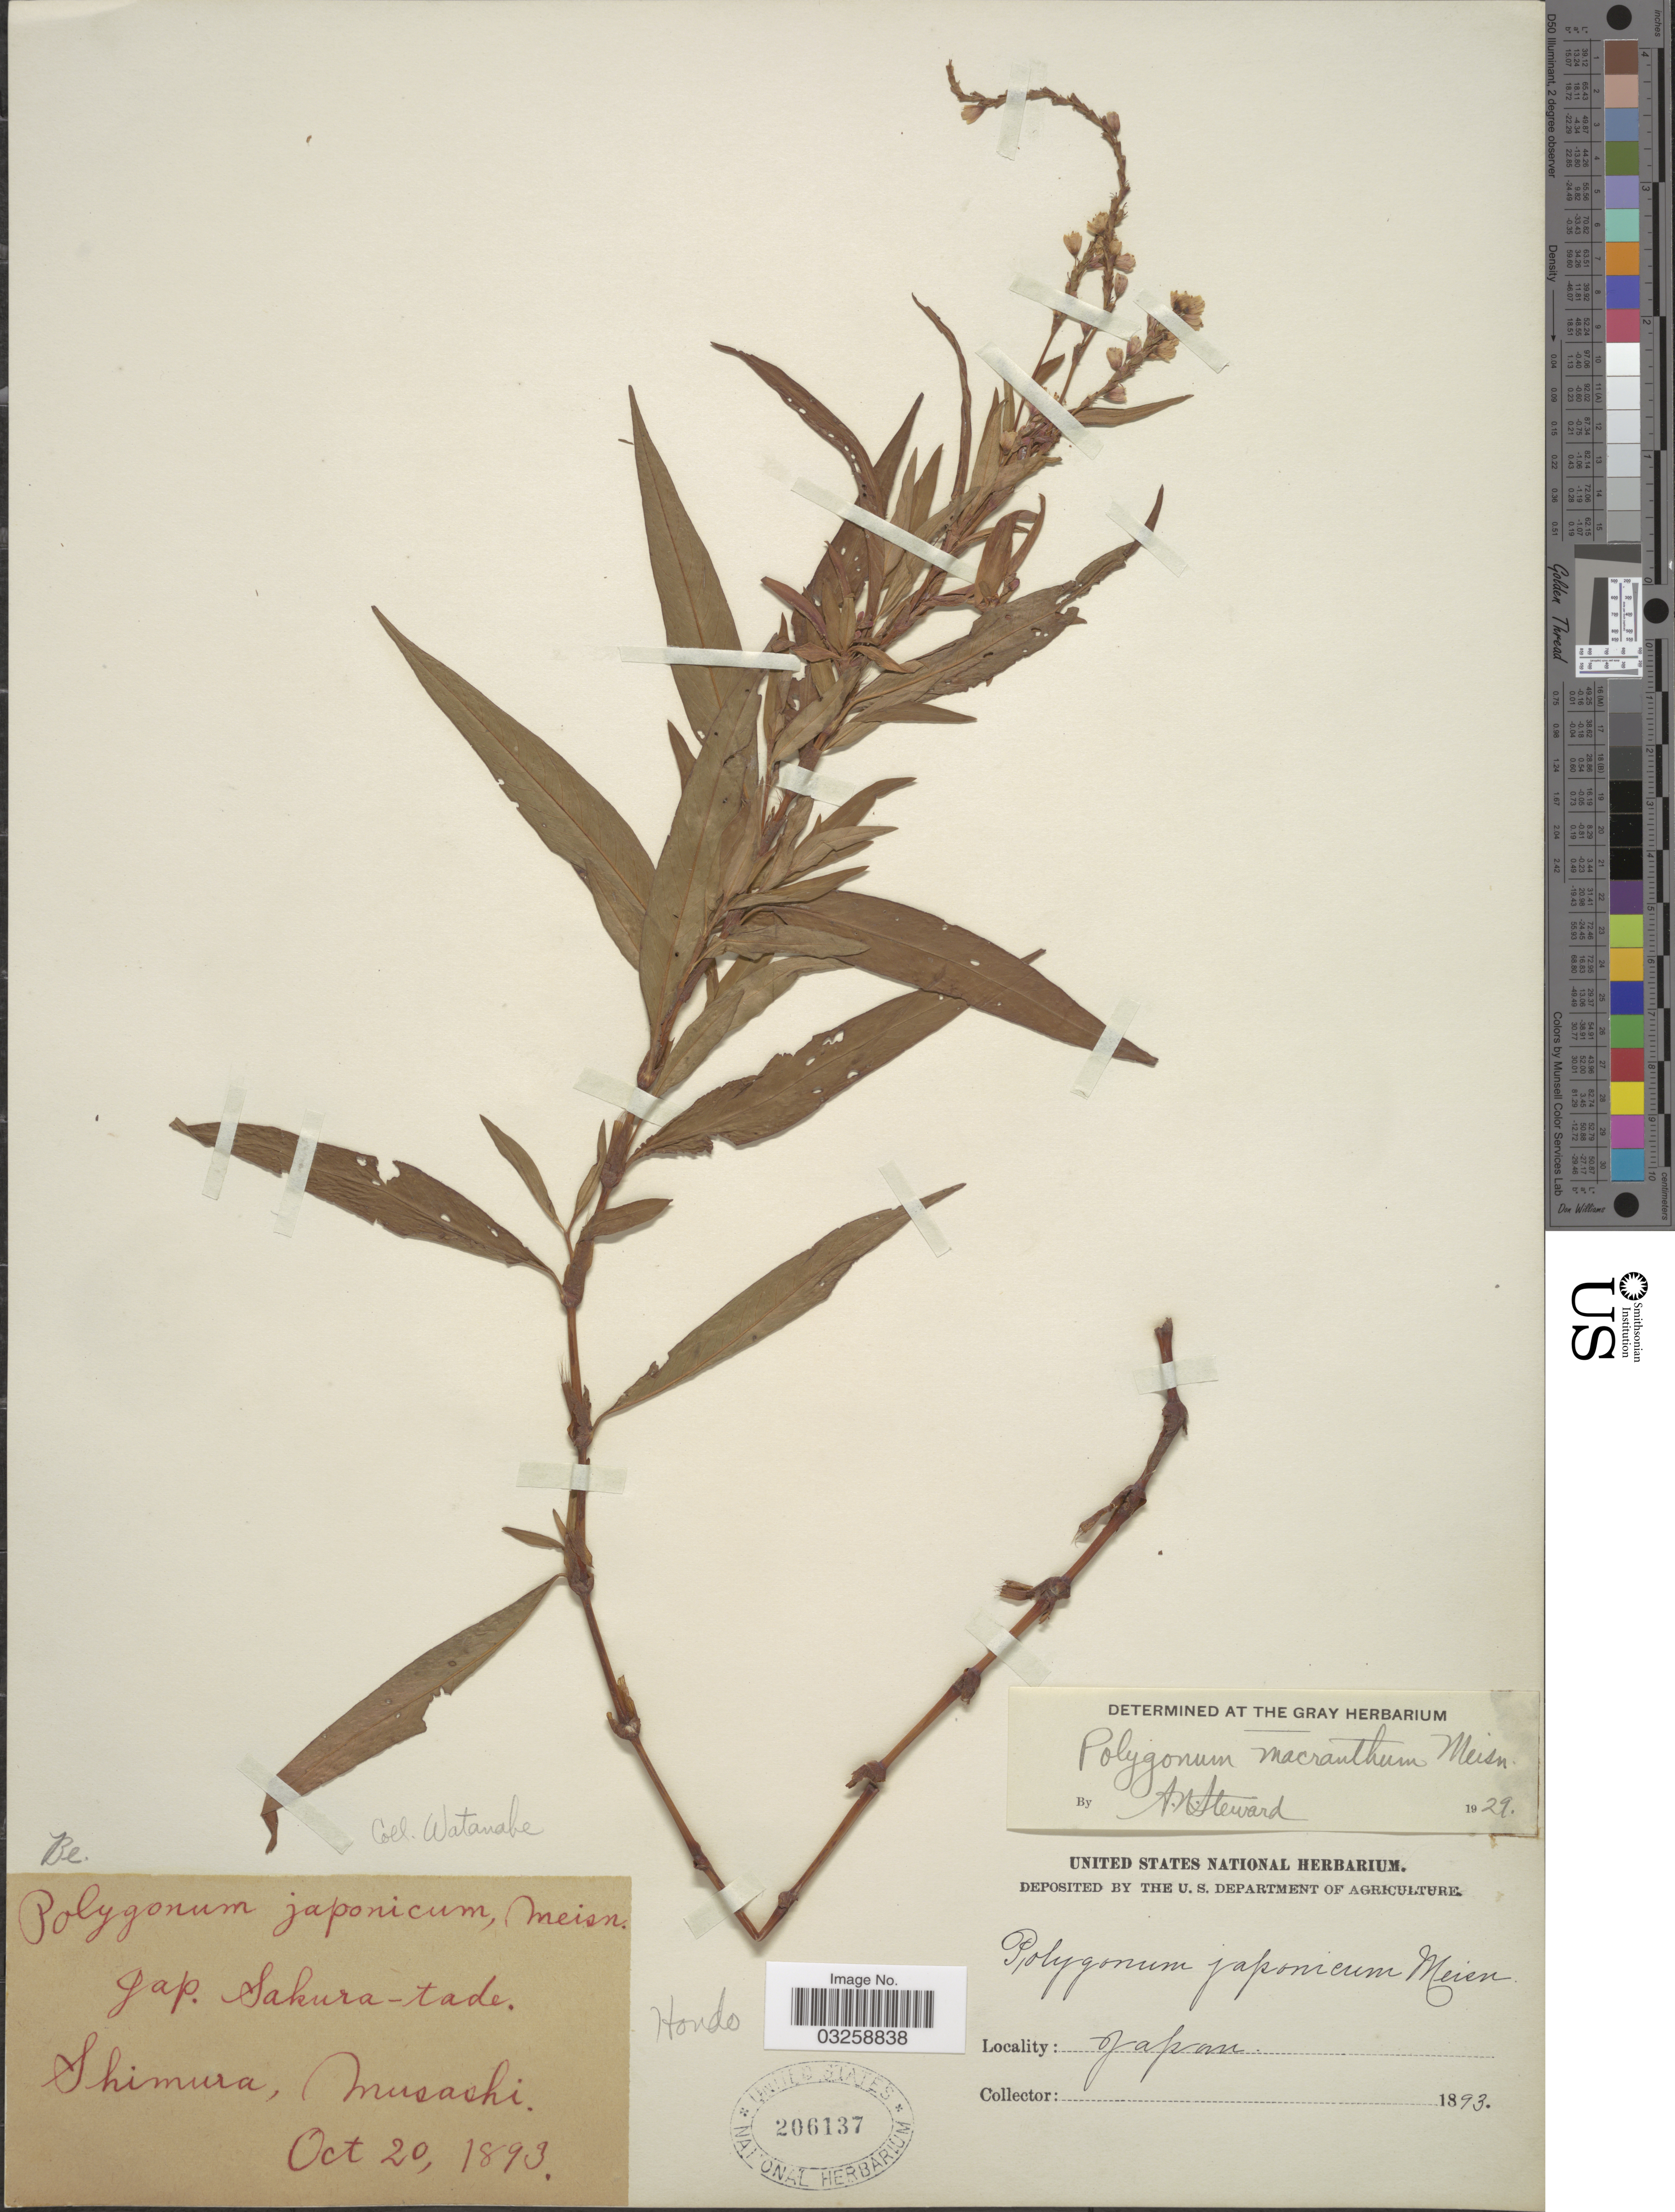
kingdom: Plantae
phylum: Tracheophyta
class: Magnoliopsida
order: Caryophyllales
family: Polygonaceae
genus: Polygonum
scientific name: Polygonum macranthum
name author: Meisn.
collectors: ex herb. United States National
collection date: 1893-10-20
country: Japan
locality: Shimura, Musashi. Hondo.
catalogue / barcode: US 206137